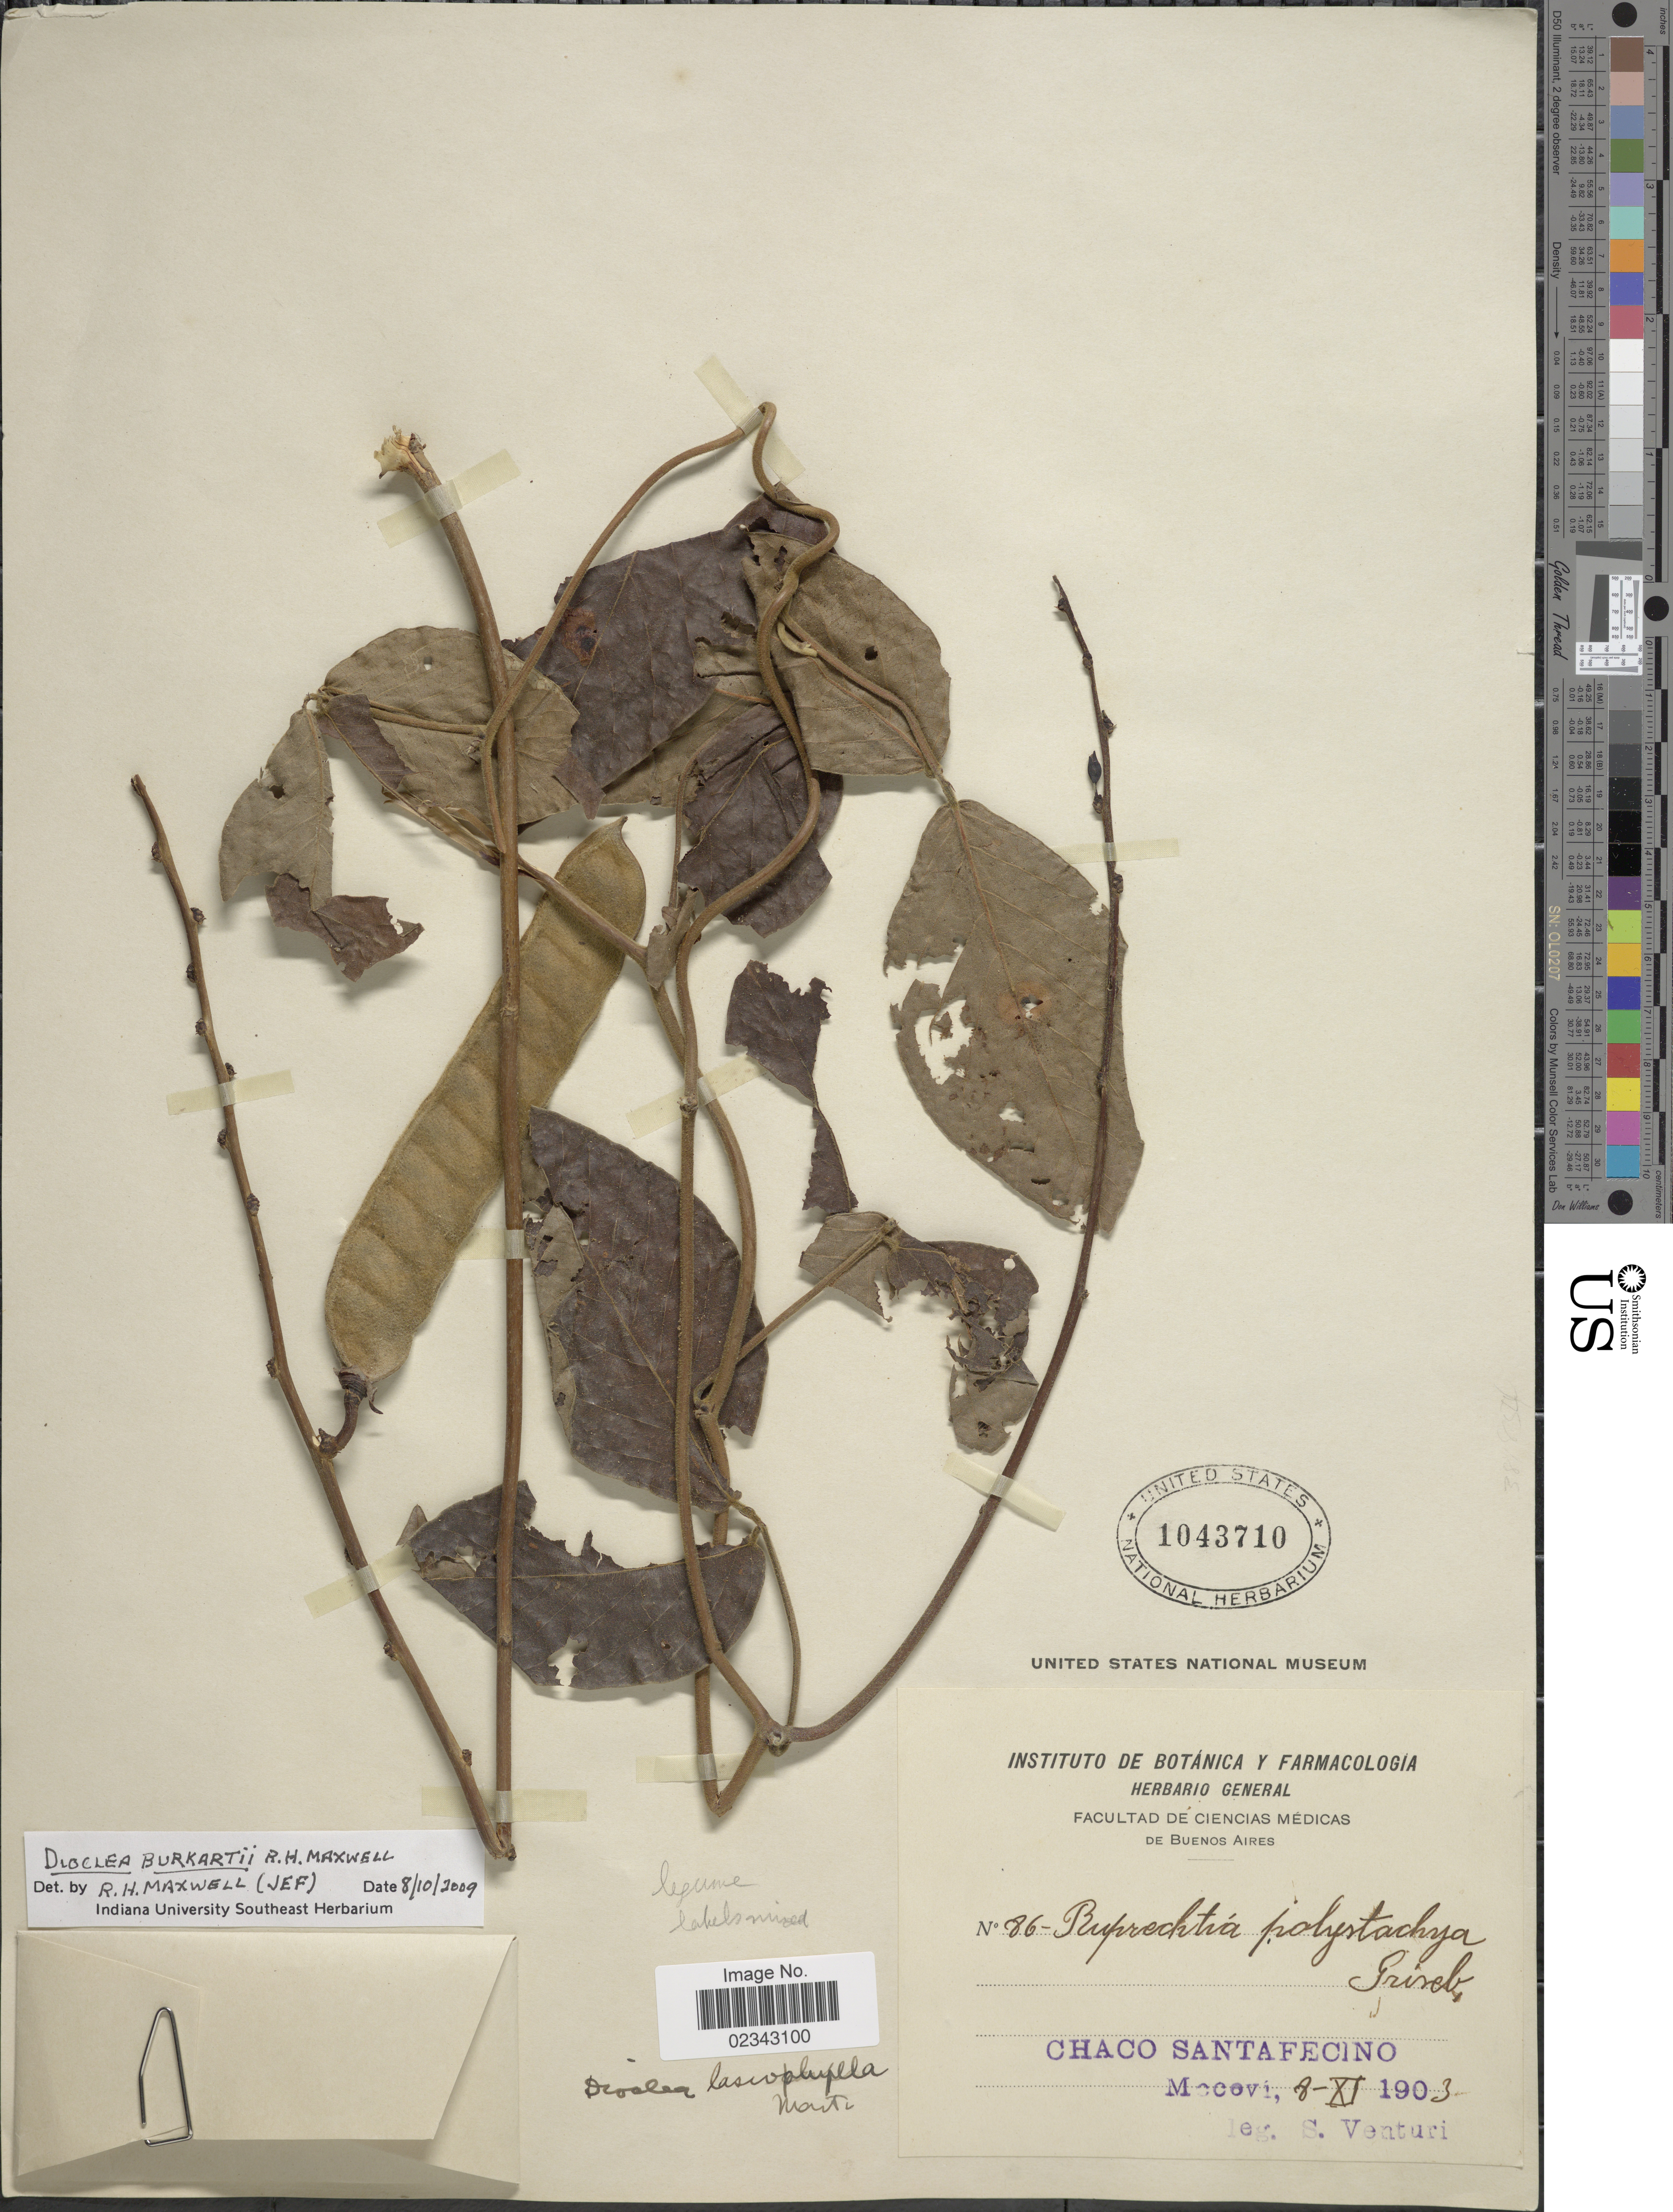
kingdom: Plantae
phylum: Tracheophyta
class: Magnoliopsida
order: Fabales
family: Fabaceae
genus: Dioclea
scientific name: Dioclea burkartii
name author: R.H. Maxwell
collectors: S. Venturi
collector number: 86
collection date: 1903-11-08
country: Argentina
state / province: Santa Fe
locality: Chaco Santafecino, Mocovi.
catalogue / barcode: US 1043710